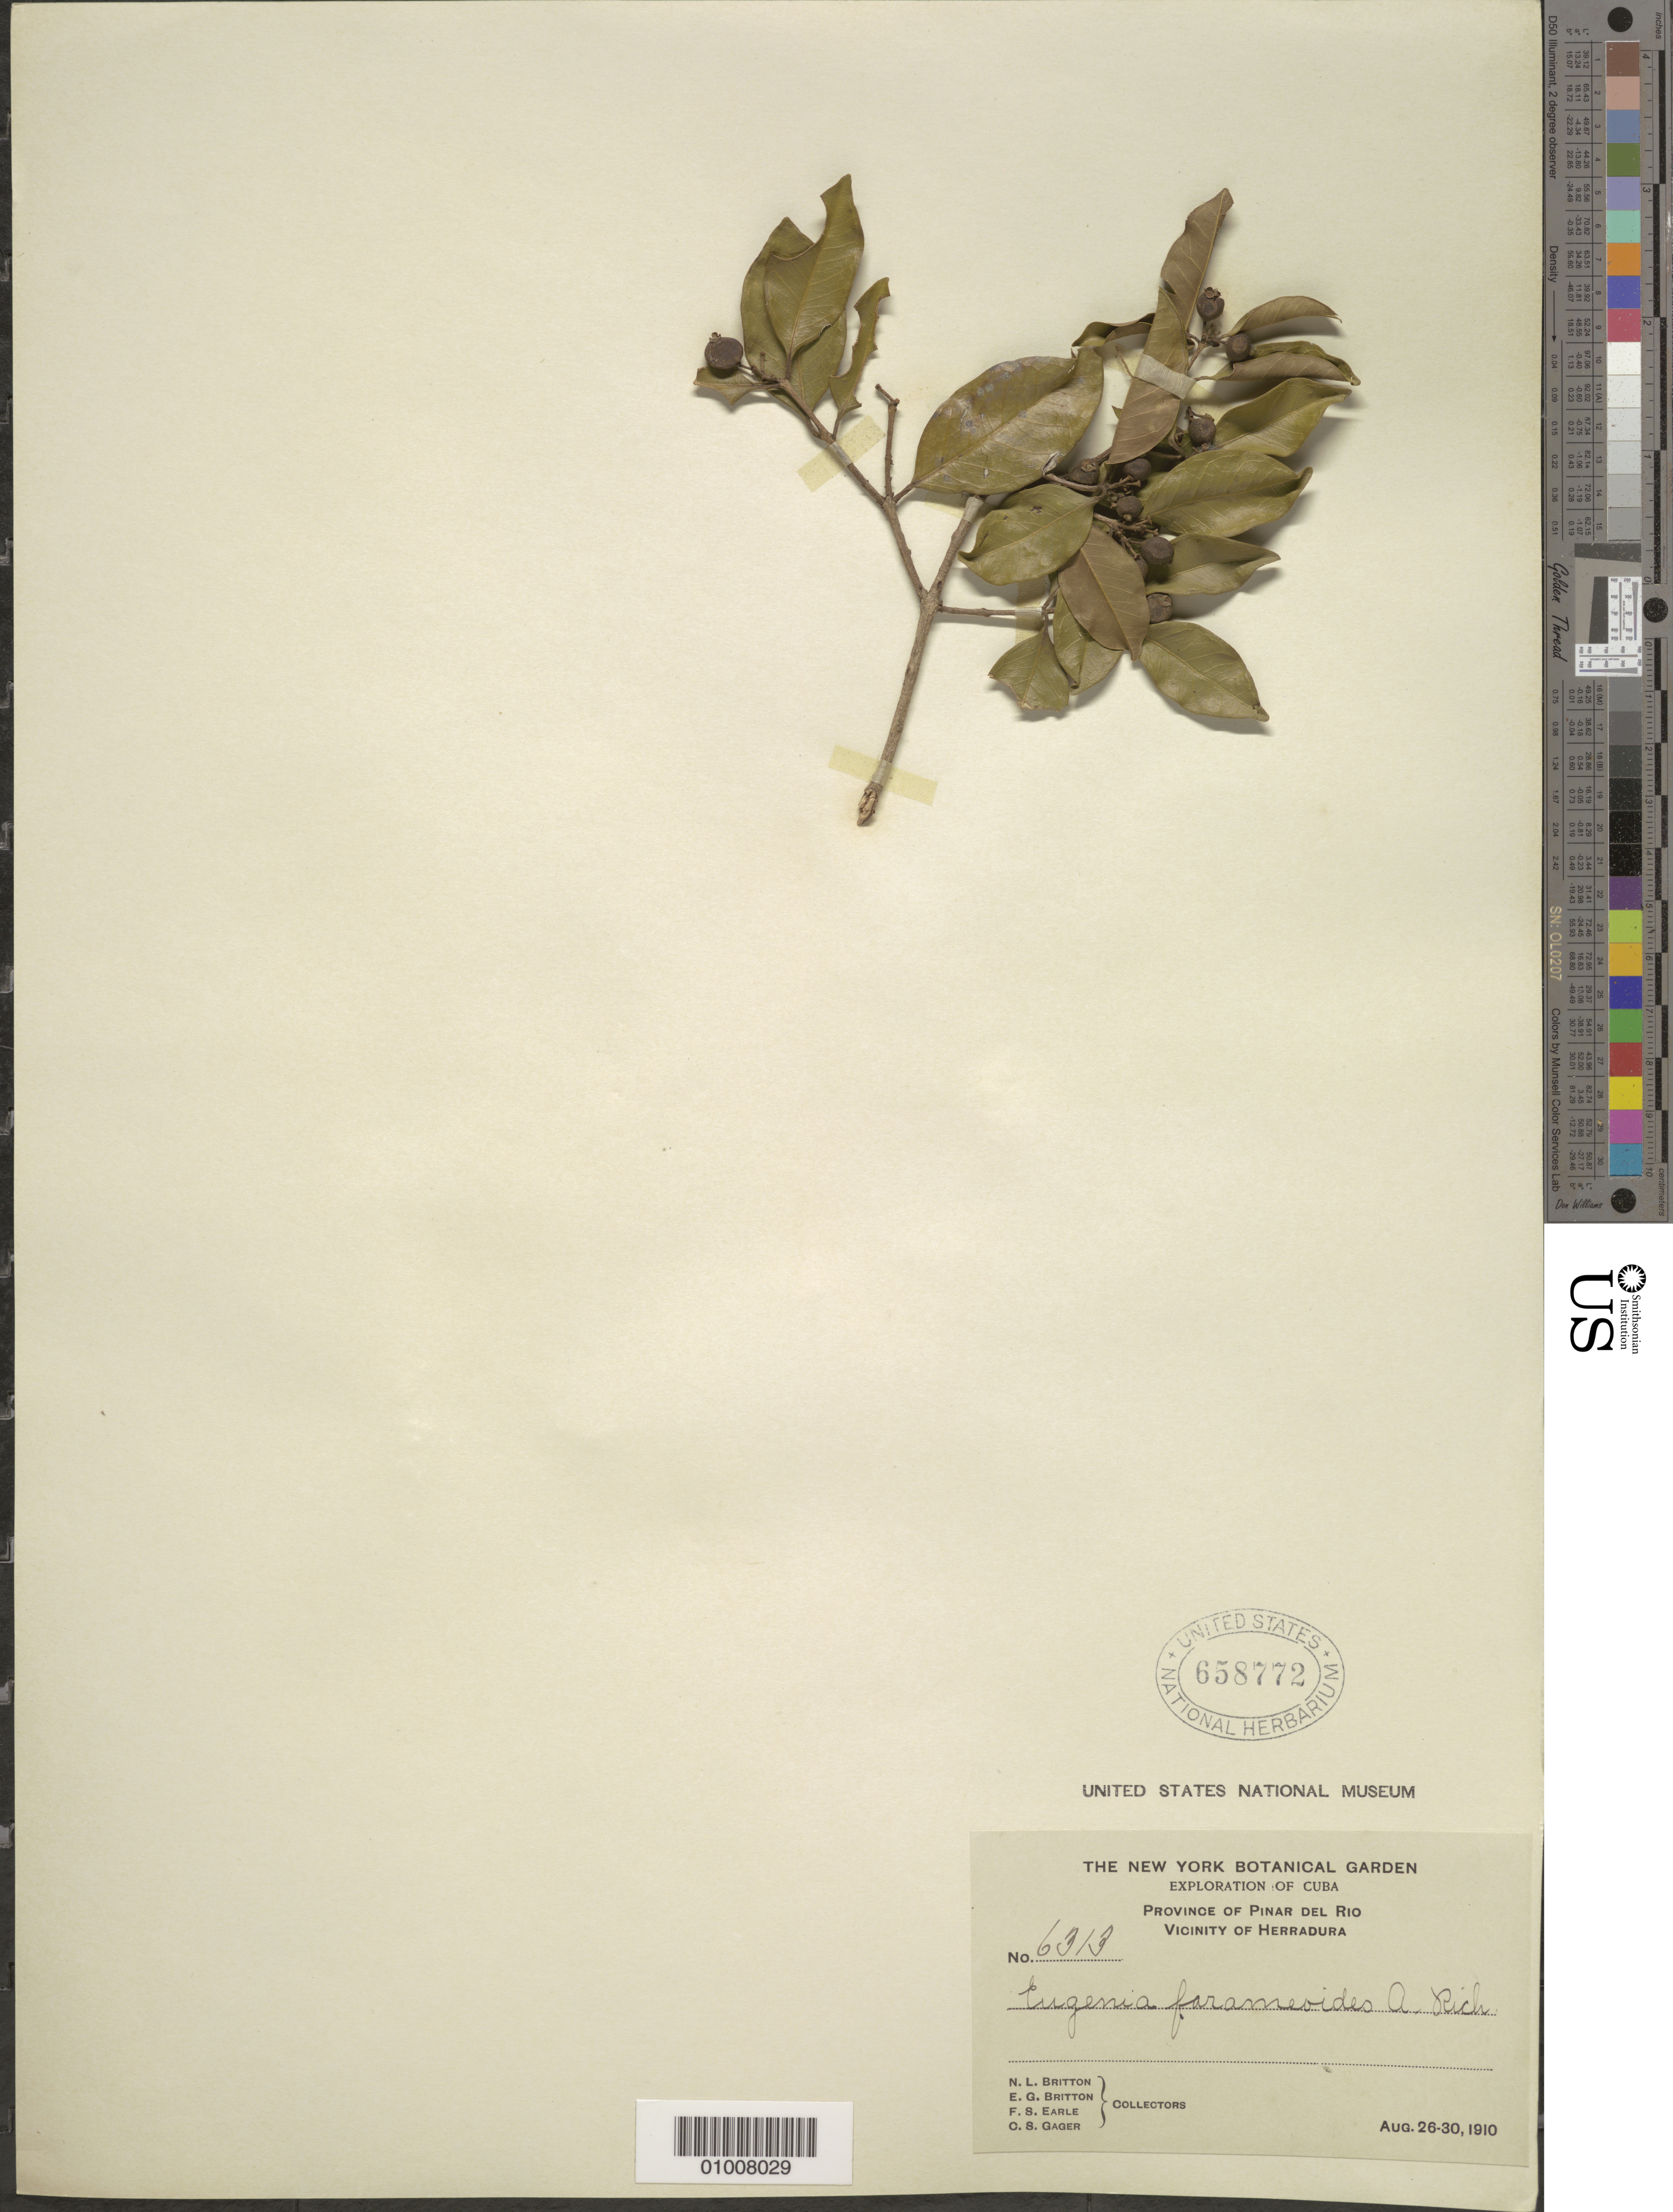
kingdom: Plantae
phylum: Tracheophyta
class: Magnoliopsida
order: Myrtales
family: Myrtaceae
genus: Eugenia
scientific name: Eugenia farameoides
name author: A. Rich.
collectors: N. Britton, E. G. Britton, F. S. Earle & C. Gager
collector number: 6313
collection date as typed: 26 Aug 1910 to 30 Aug 1910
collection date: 1910-08-26/1910-08-30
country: Cuba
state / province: Pinar del Rio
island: Cuba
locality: Vicinity of Herradura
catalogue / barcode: US 658772